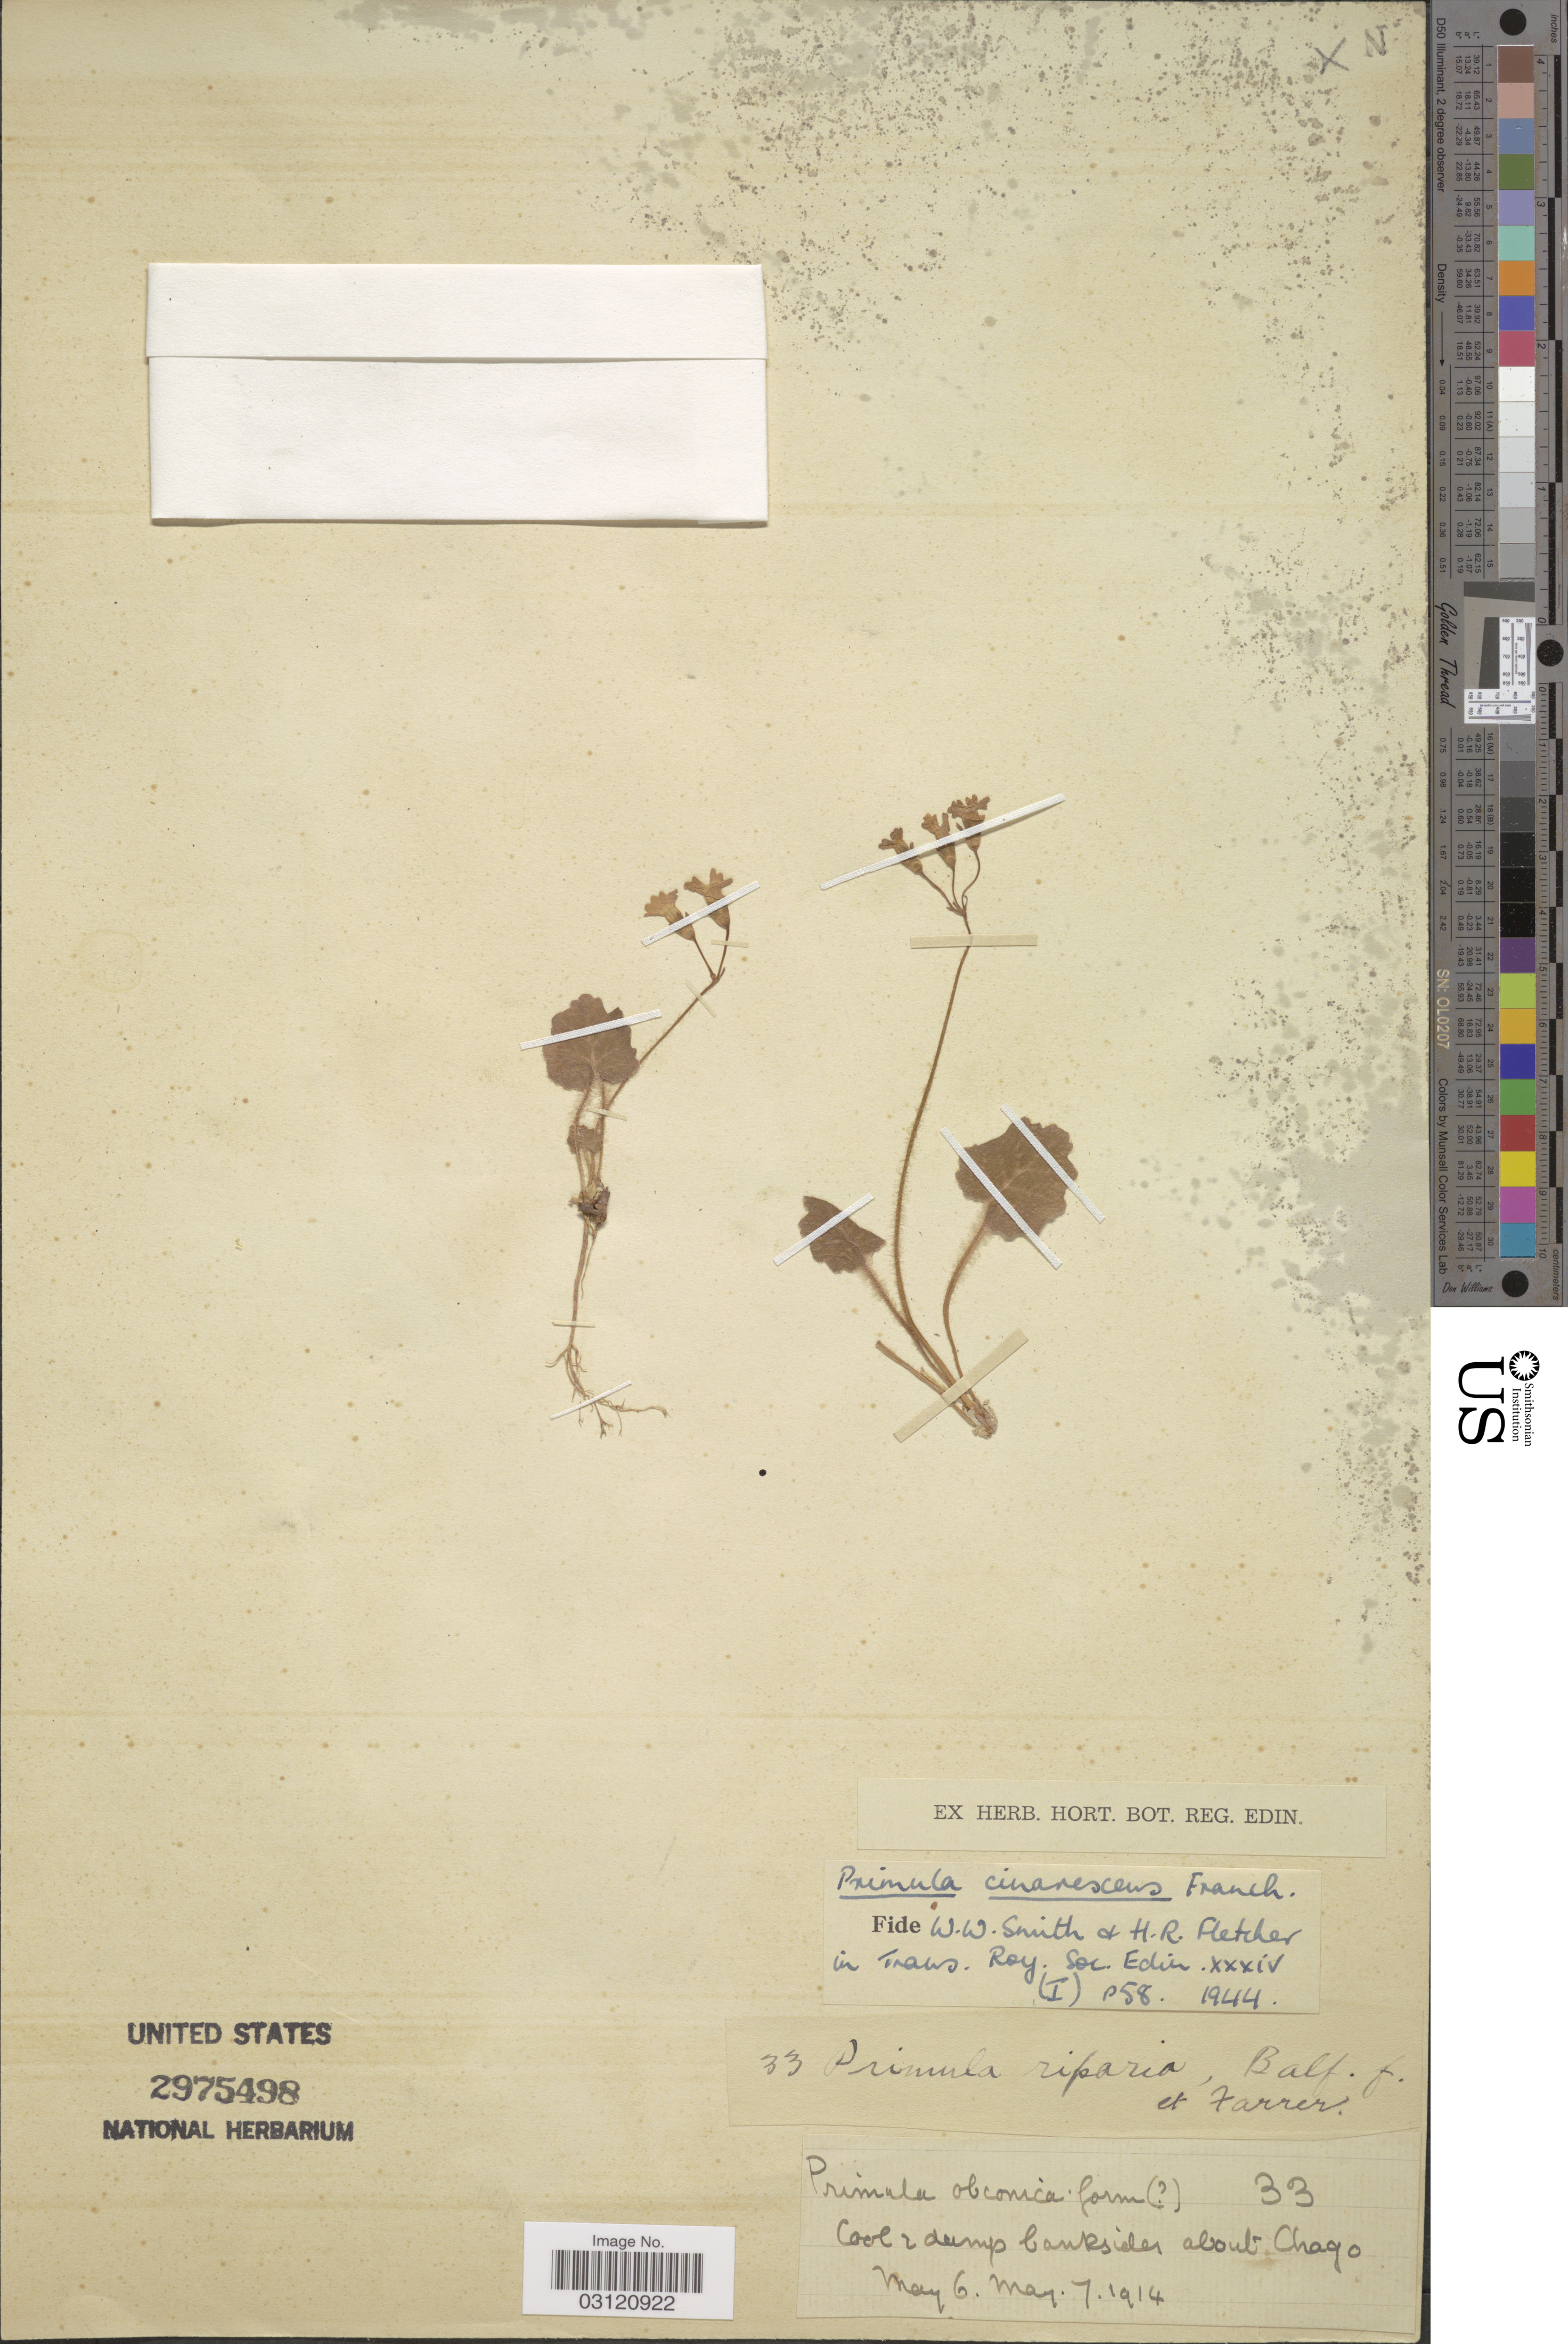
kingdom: Plantae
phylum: Tracheophyta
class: Magnoliopsida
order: Ericales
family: Primulaceae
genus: Primula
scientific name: Primula cinerascens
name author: Franch.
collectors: Ex herb. Hort. Reg. Bot. Edin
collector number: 33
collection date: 1914-05-06/1914-05-07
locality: Cool & damp banksides about Chago.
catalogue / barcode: US 2975498